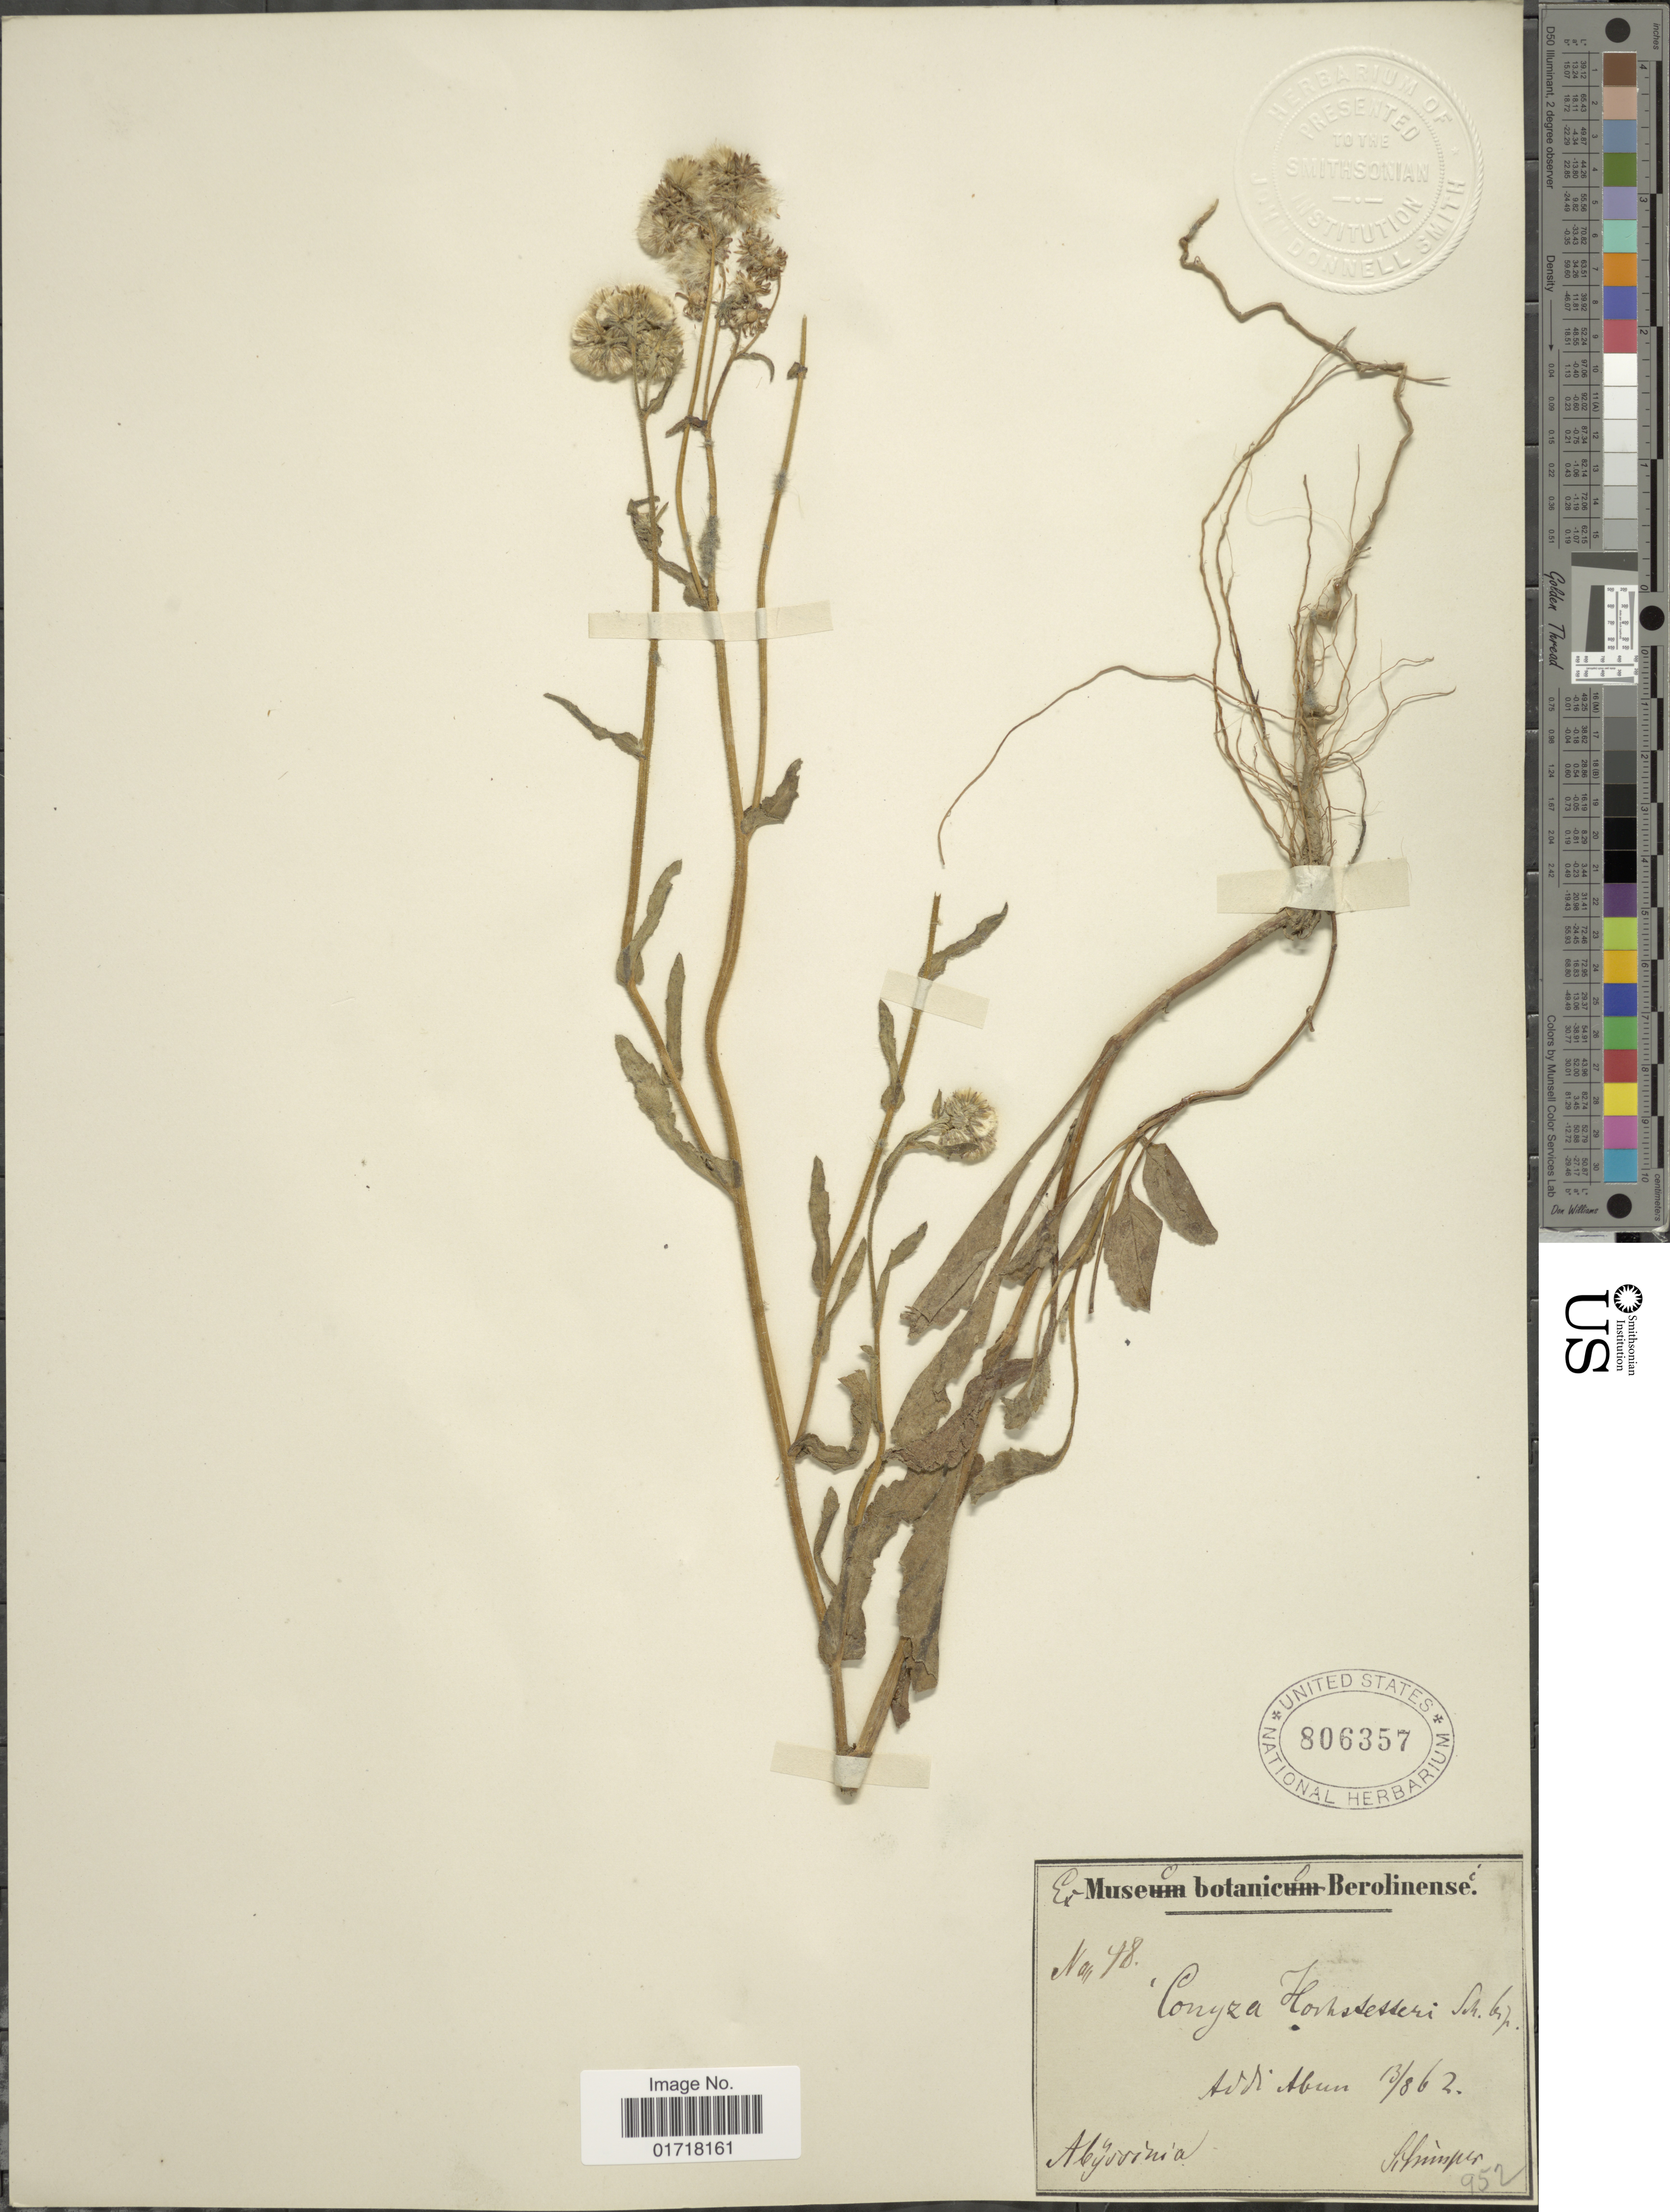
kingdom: Plantae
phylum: Tracheophyta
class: Magnoliopsida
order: Asterales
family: Asteraceae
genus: Conyza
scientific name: Conyza hochstetteri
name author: Sch. Bip. ex A. Rich.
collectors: -. Schimper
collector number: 48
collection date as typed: Transcribed d/m/y: 13/8/62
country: Eritrea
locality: Abyssinia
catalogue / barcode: US 806357